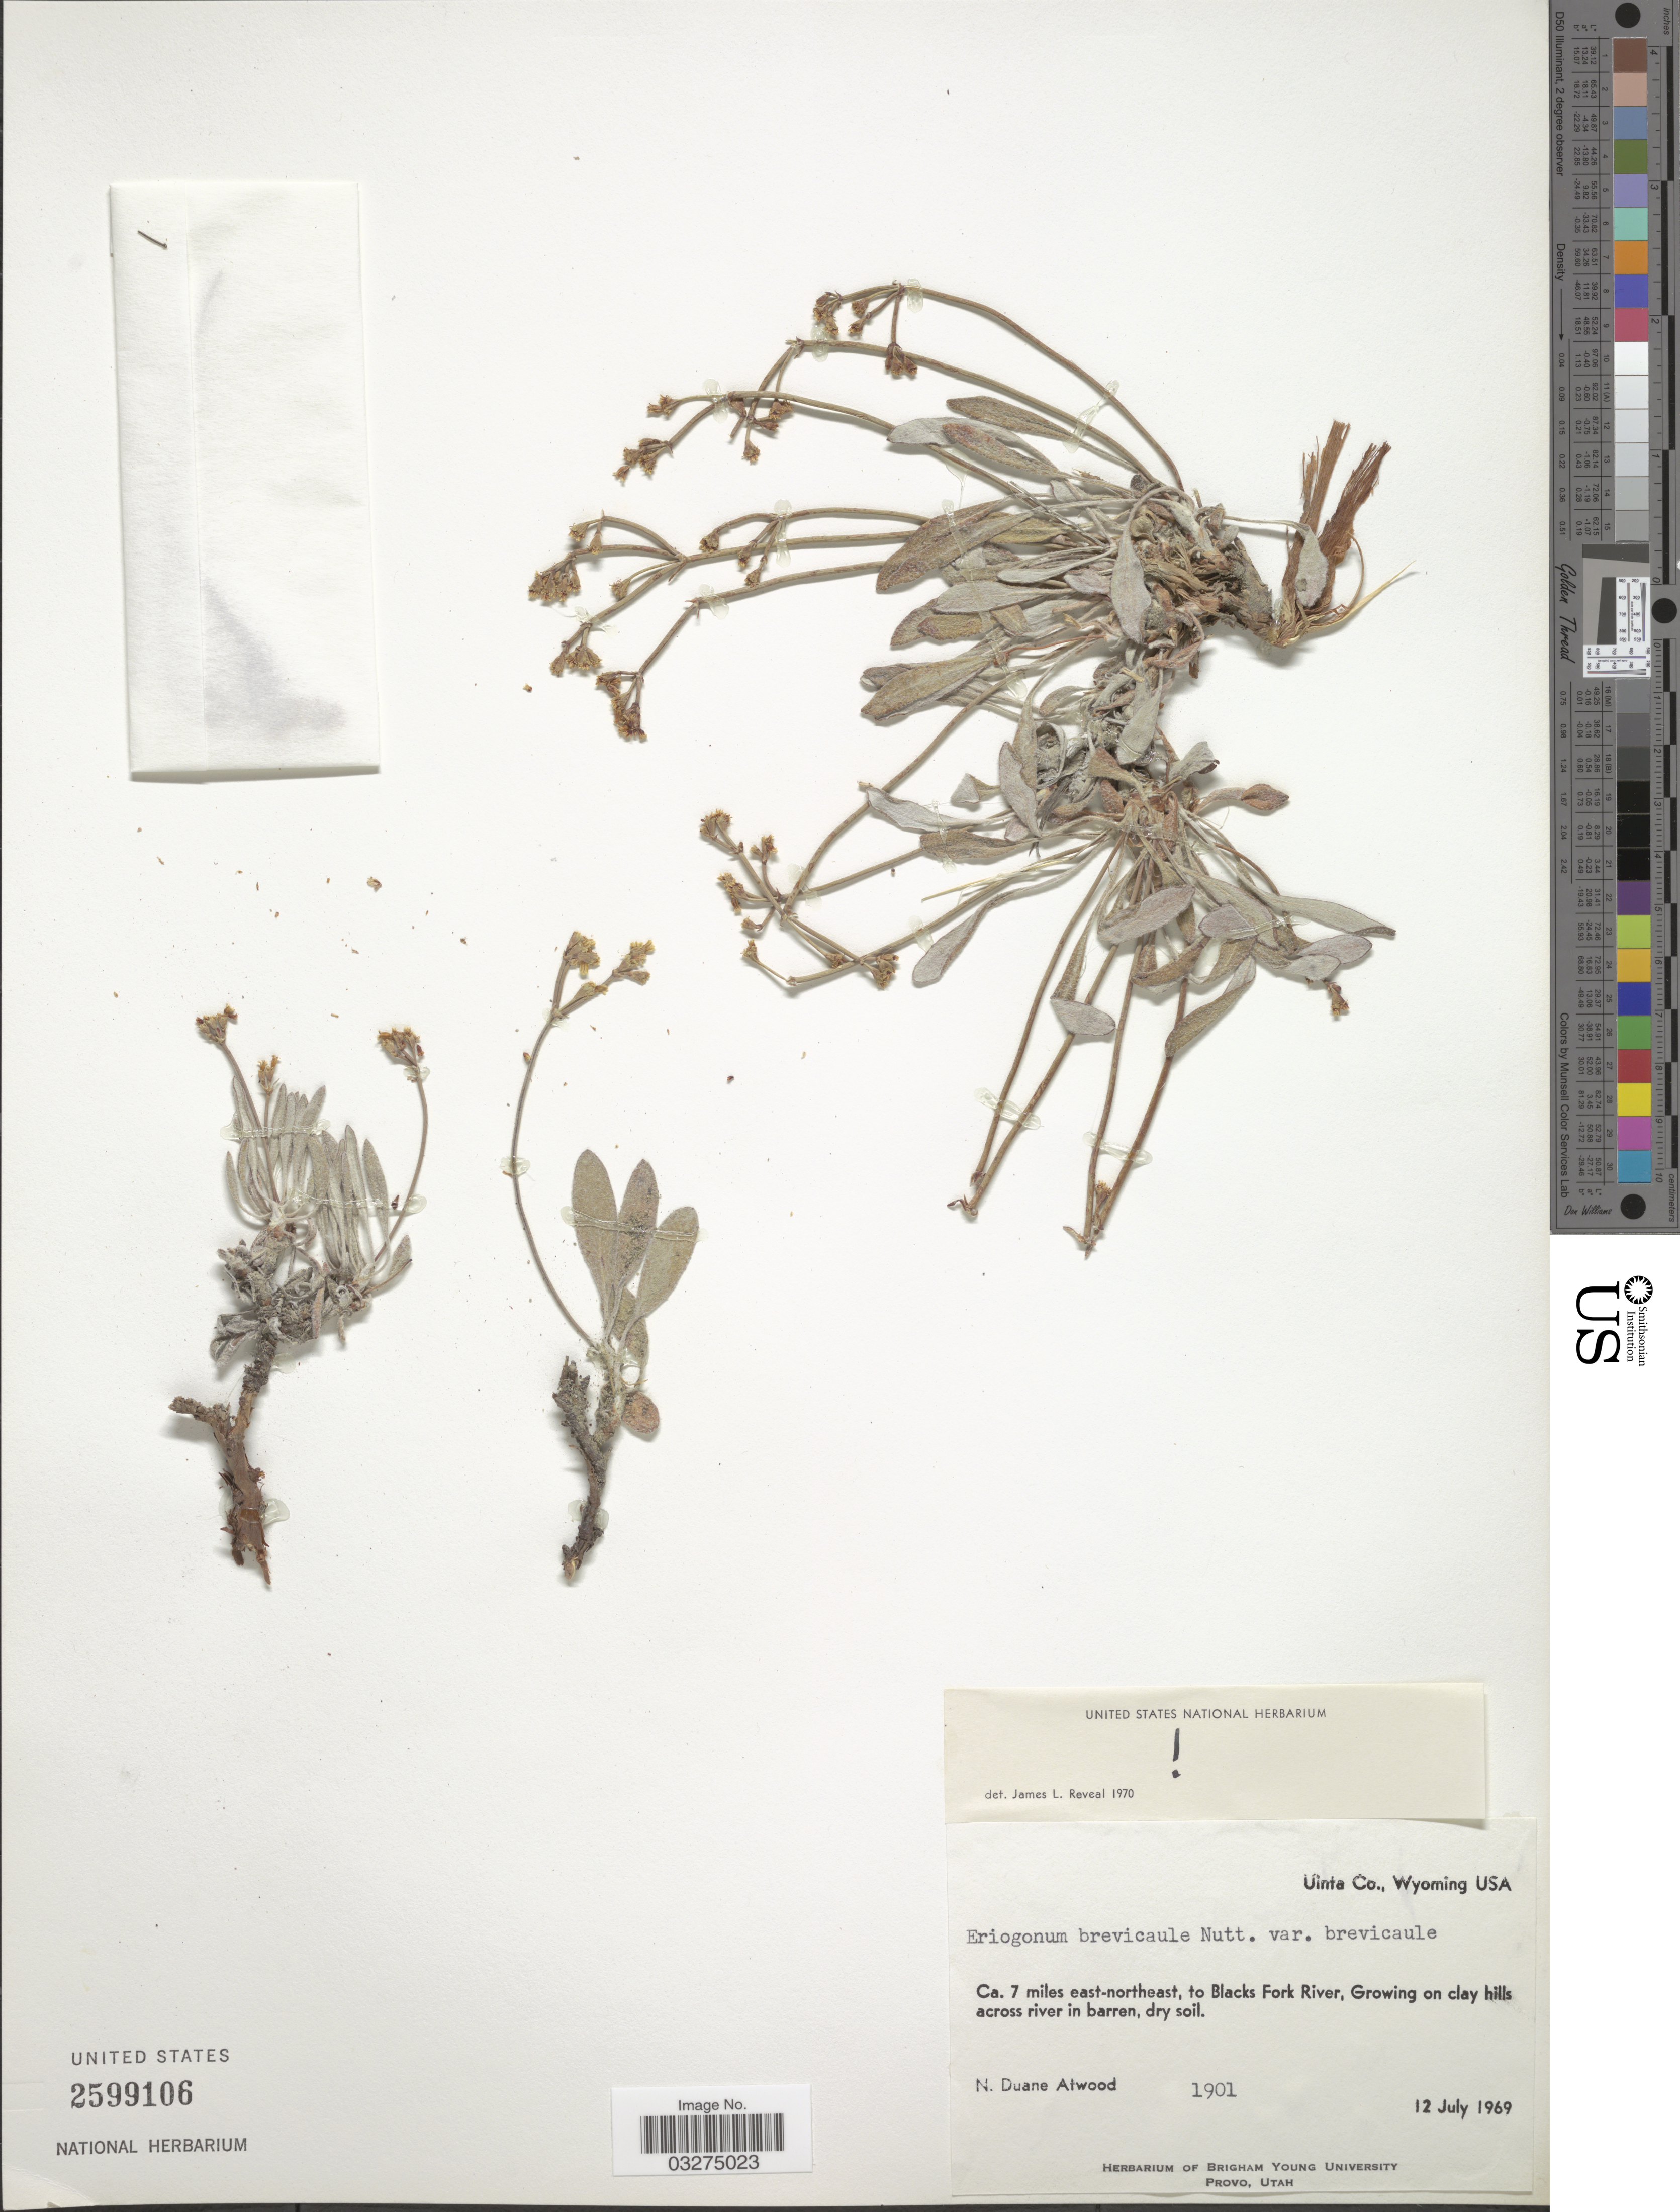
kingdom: Plantae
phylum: Tracheophyta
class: Magnoliopsida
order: Caryophyllales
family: Polygonaceae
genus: Eriogonum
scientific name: Eriogonum brevicaule var. brevicaule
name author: Nutt.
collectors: N. Atwood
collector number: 1901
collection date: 1969-07-12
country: United States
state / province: Wyoming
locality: Uinta Co. USA. Ca. 7 miles east-northeast, to Blacks Fork River.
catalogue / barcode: US 2599106